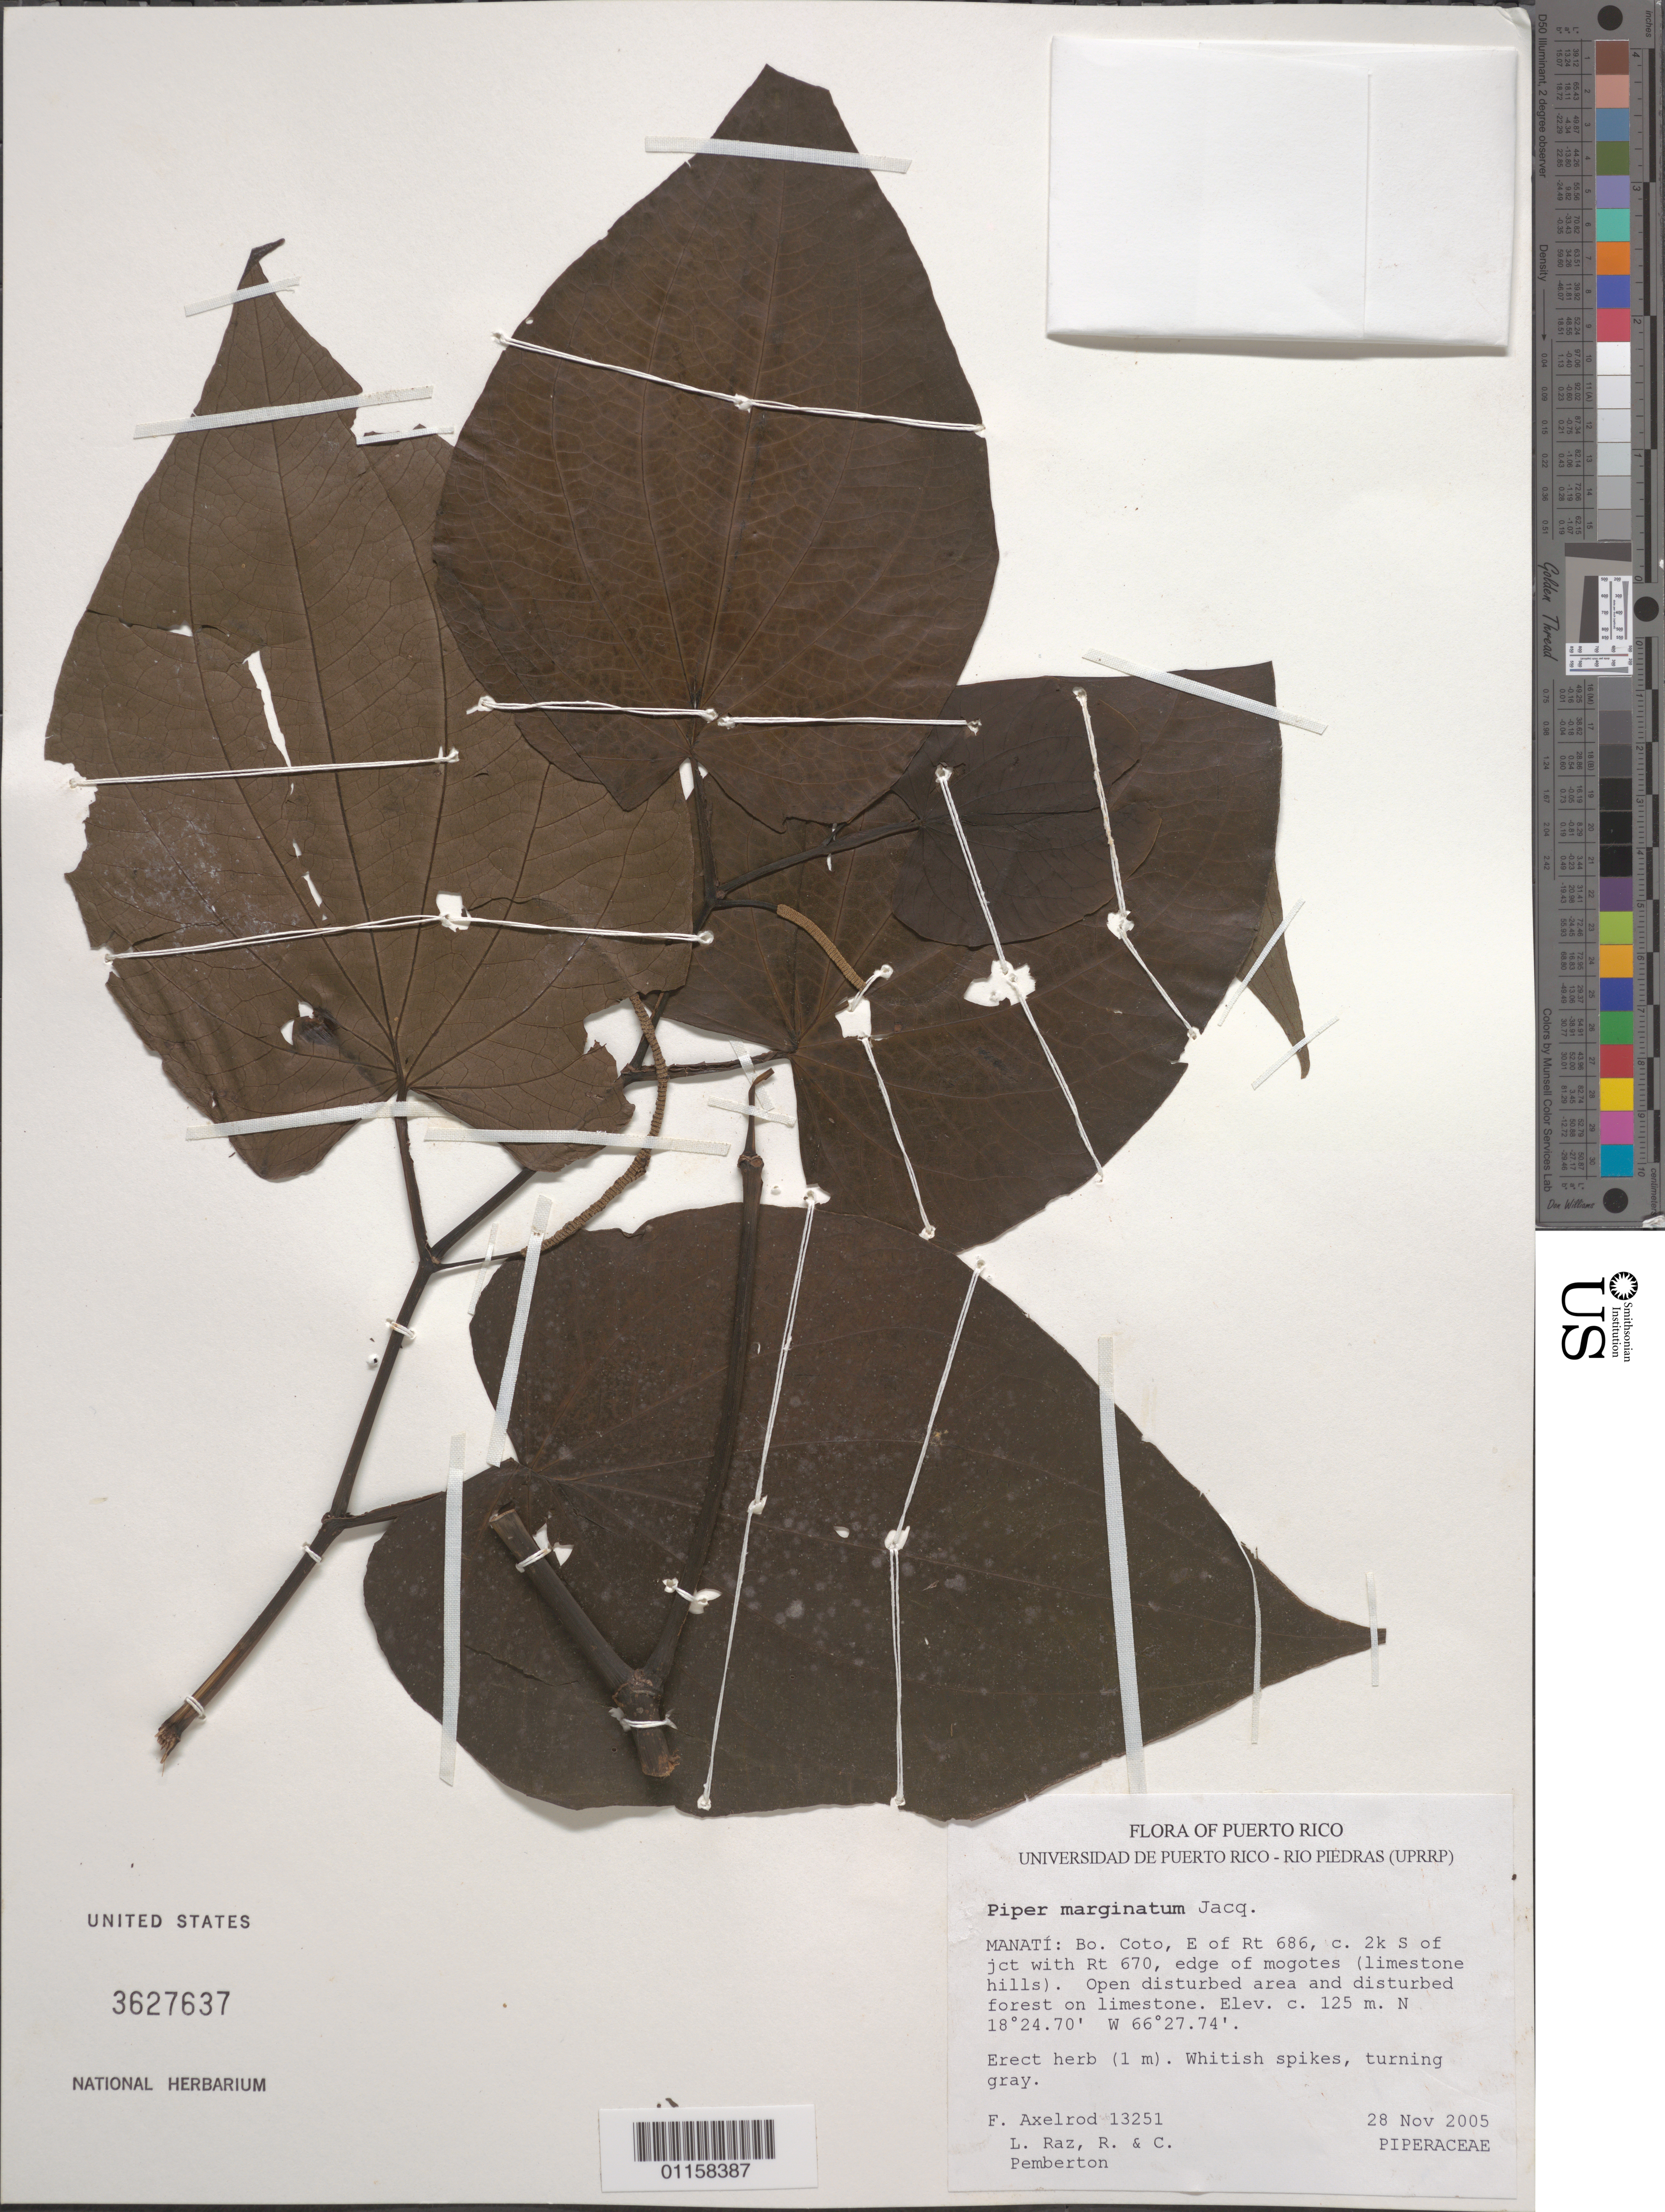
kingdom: Plantae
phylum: Tracheophyta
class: Magnoliopsida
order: Piperales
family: Piperaceae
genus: Piper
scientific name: Piper marginatum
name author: Jacq.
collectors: F. S. Axelrod, L. Raz, R. Pemberton & C. Pemberton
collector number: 13251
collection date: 2005-11-28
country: Puerto Rico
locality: Manatí. Bo. Coto, E of Rt. 686, about 2km S of junction with Rt. 670, edge of mogotes.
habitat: Open disturbed area and disturbed forest on limestone.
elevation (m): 125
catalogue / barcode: US 3627637